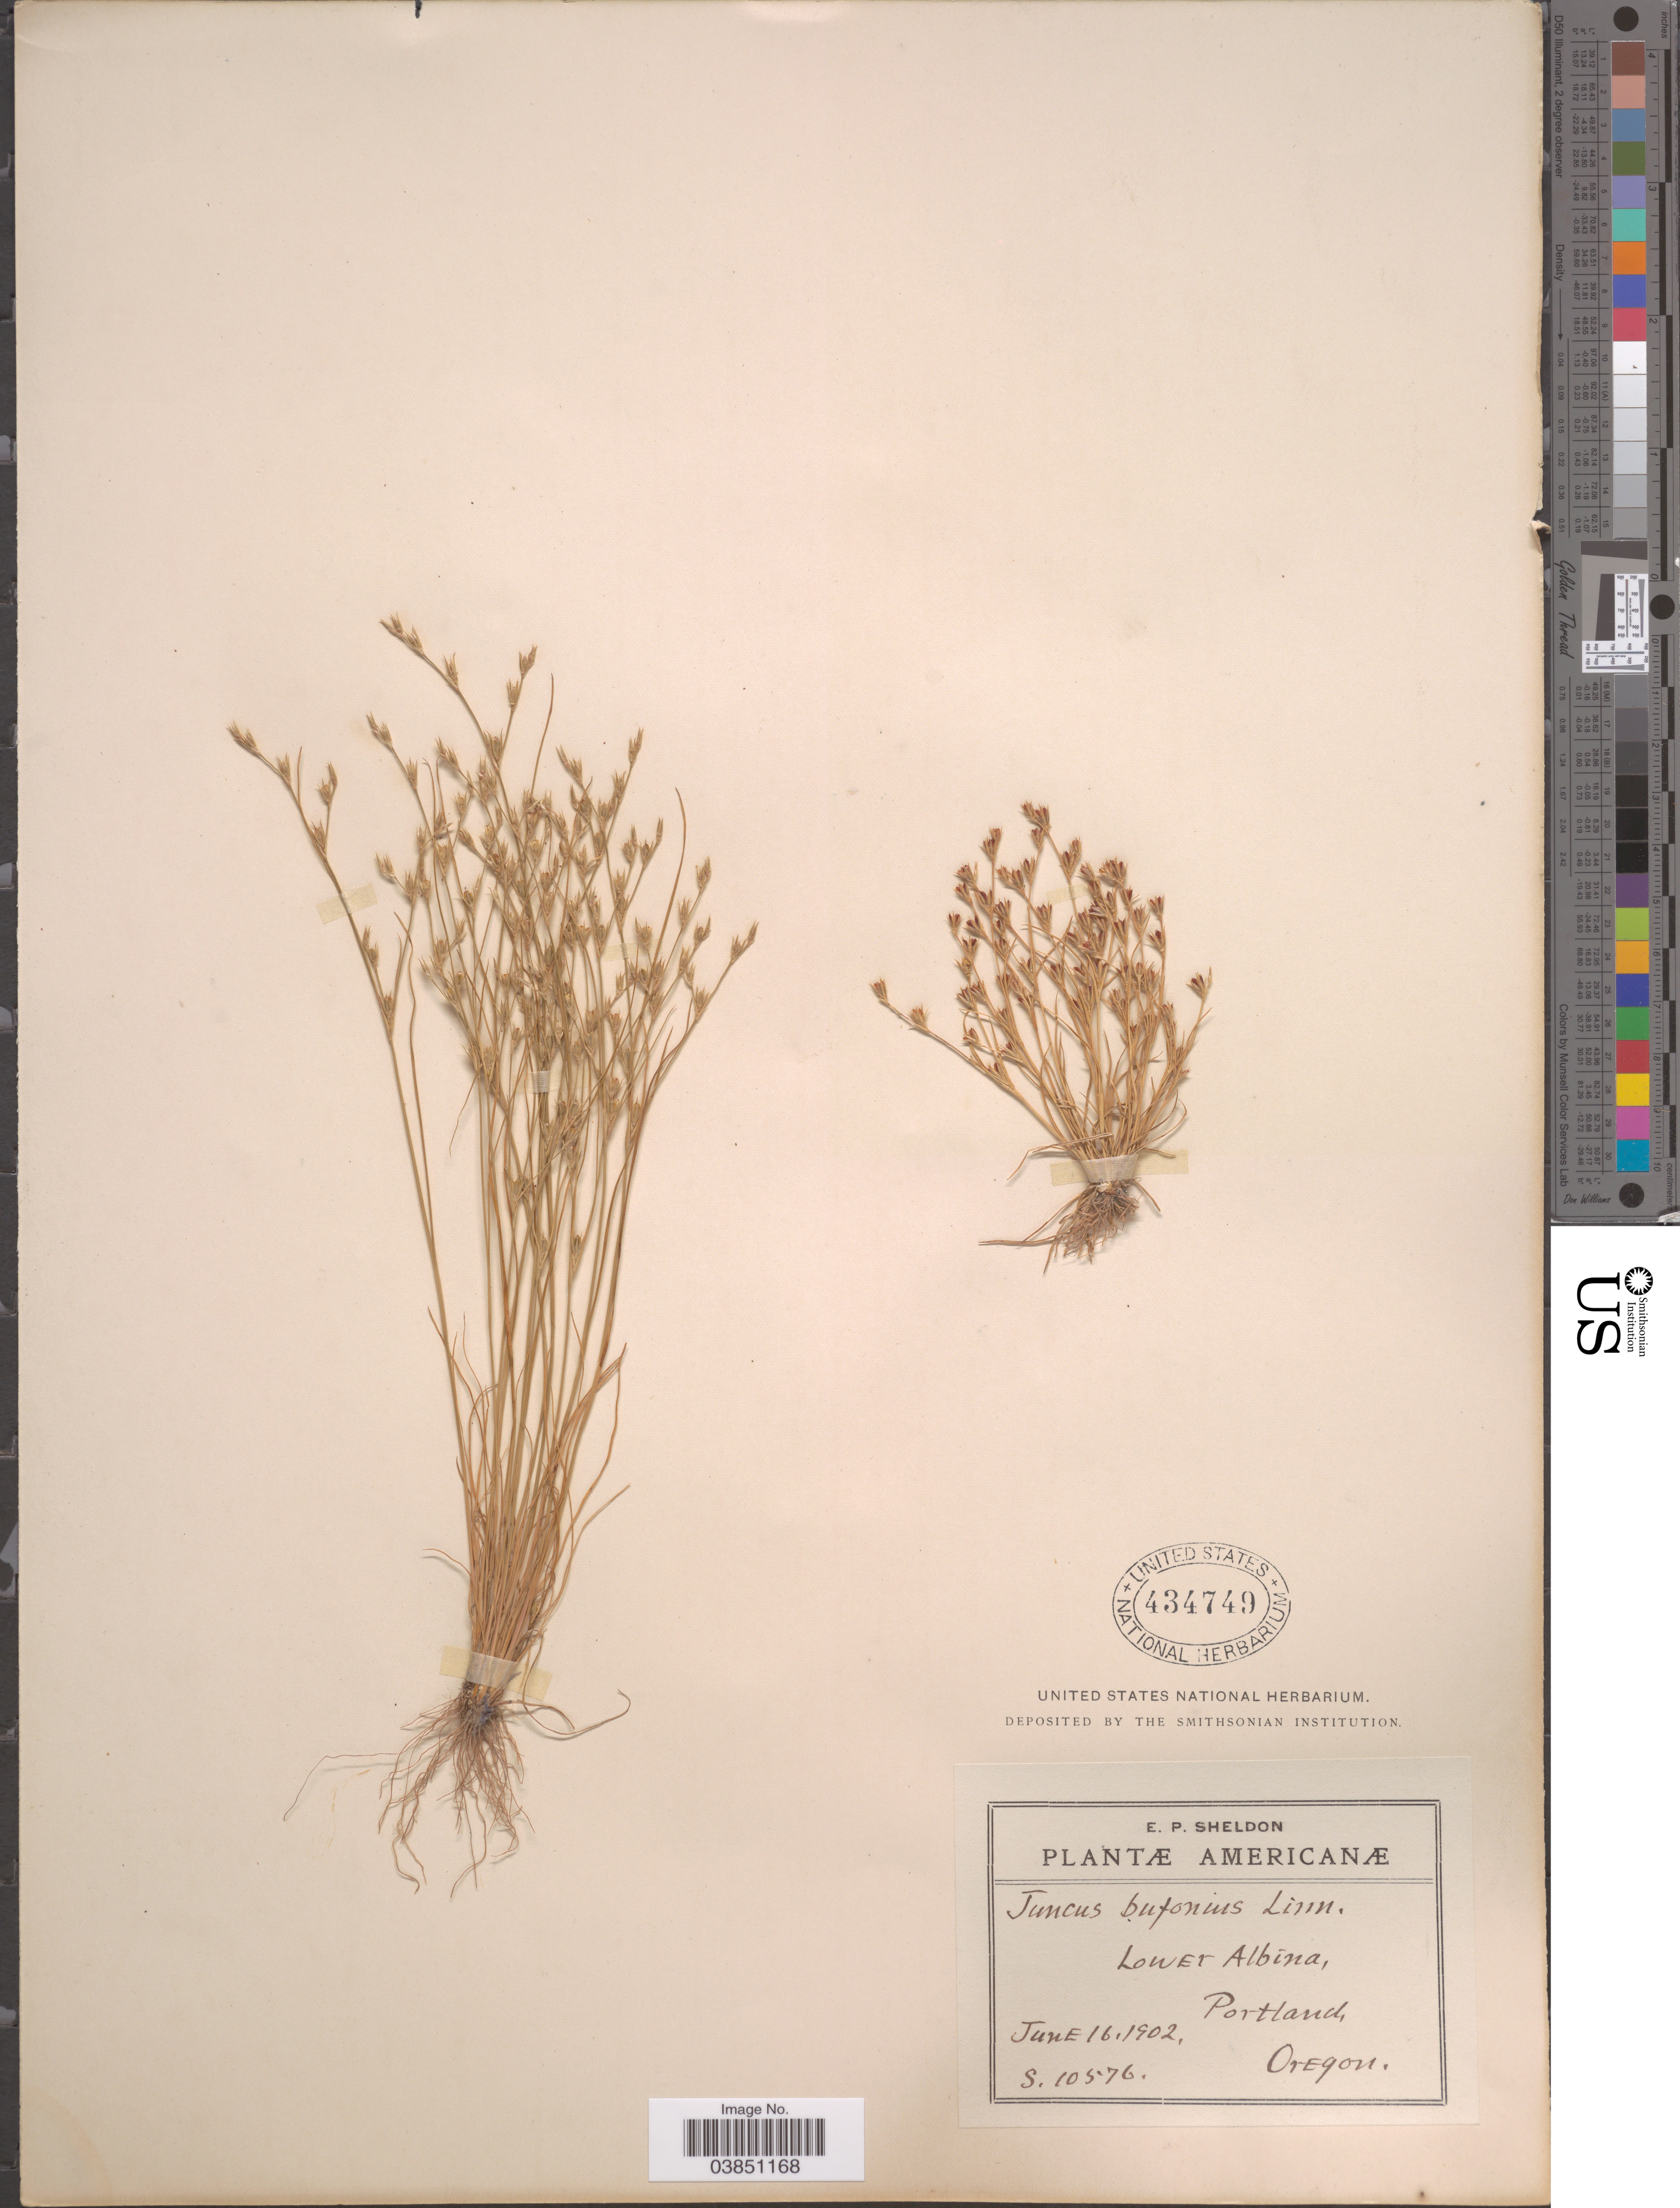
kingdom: Plantae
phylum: Tracheophyta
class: Liliopsida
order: Poales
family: Juncaceae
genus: Juncus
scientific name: Juncus bufonius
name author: L.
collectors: E. P. Sheldon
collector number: S 10576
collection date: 1902-06-16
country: United States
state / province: Oregon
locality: Americanæ.Lower Albina, Portland.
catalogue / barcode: US 434749